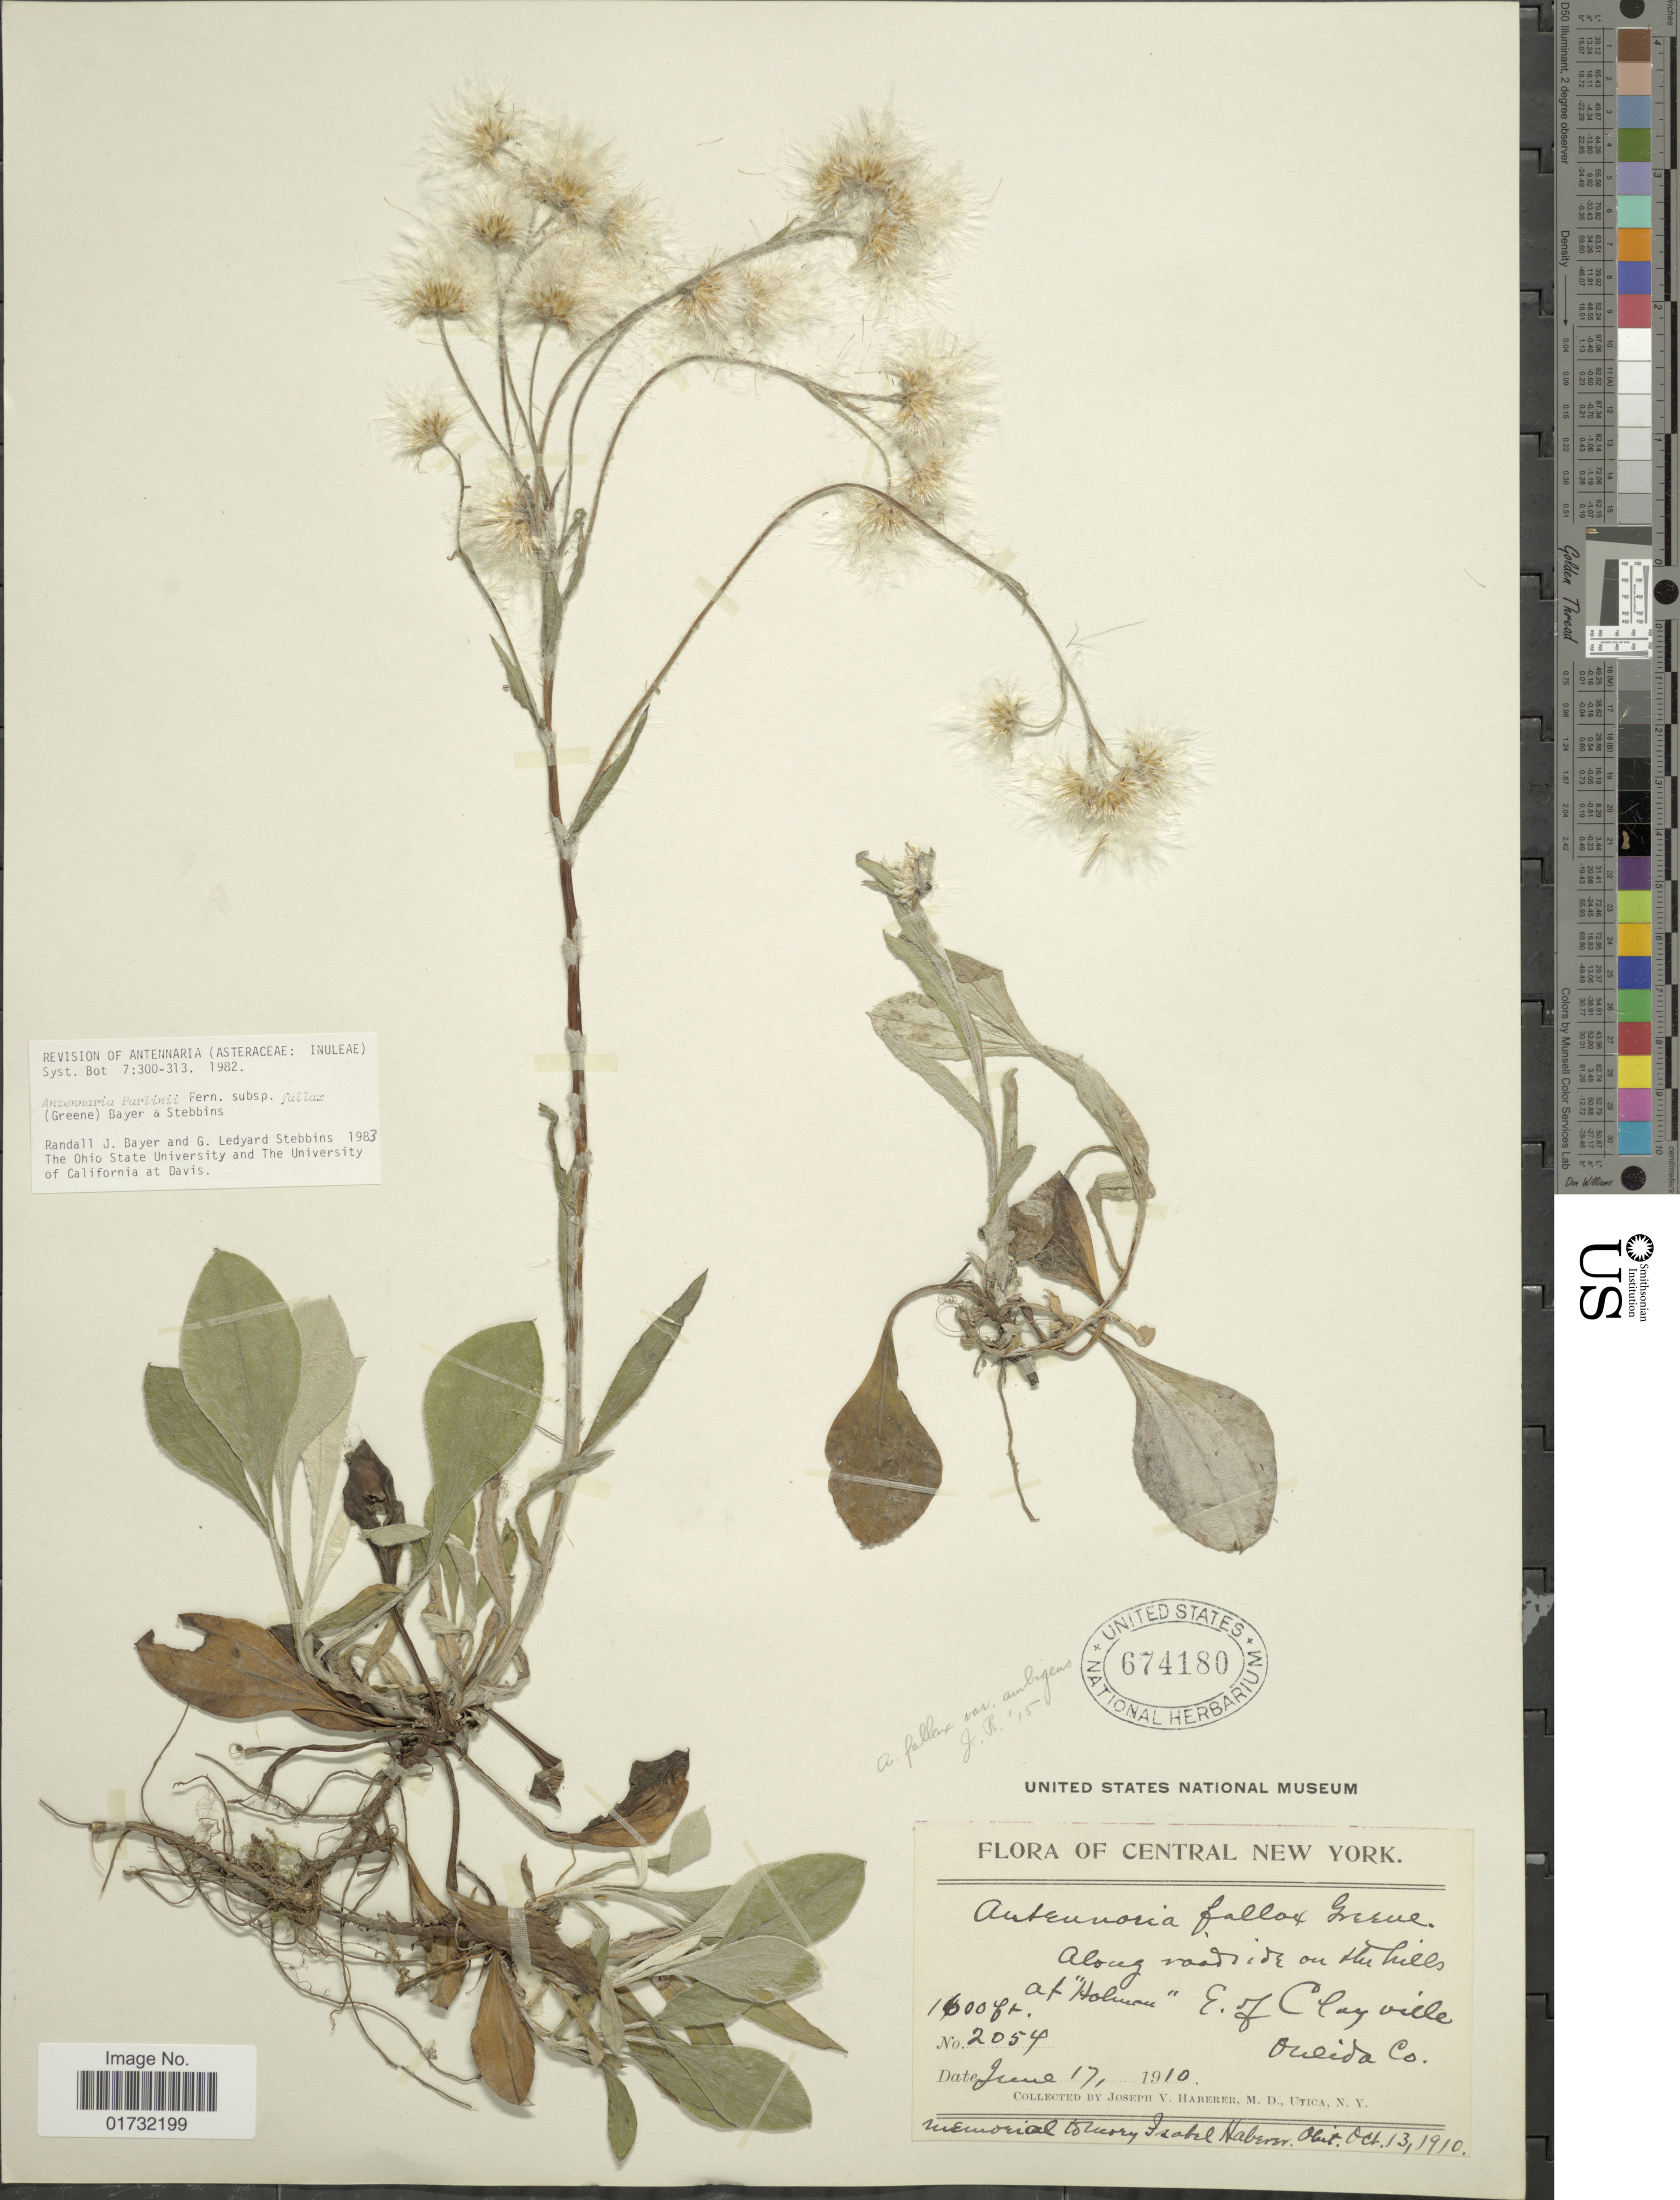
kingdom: Plantae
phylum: Tracheophyta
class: Magnoliopsida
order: Asterales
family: Asteraceae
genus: Antennaria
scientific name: Antennaria parlinii subsp. fallax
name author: (Greene) R.J. Bayer & Stebbins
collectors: J. V. Haberer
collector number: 2057*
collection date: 1910-06-17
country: United States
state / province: New York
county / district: Oneida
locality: Central New York. on the hills at "holumne"E. of Clayville. Oneida Co.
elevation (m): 488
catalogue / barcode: US 674180